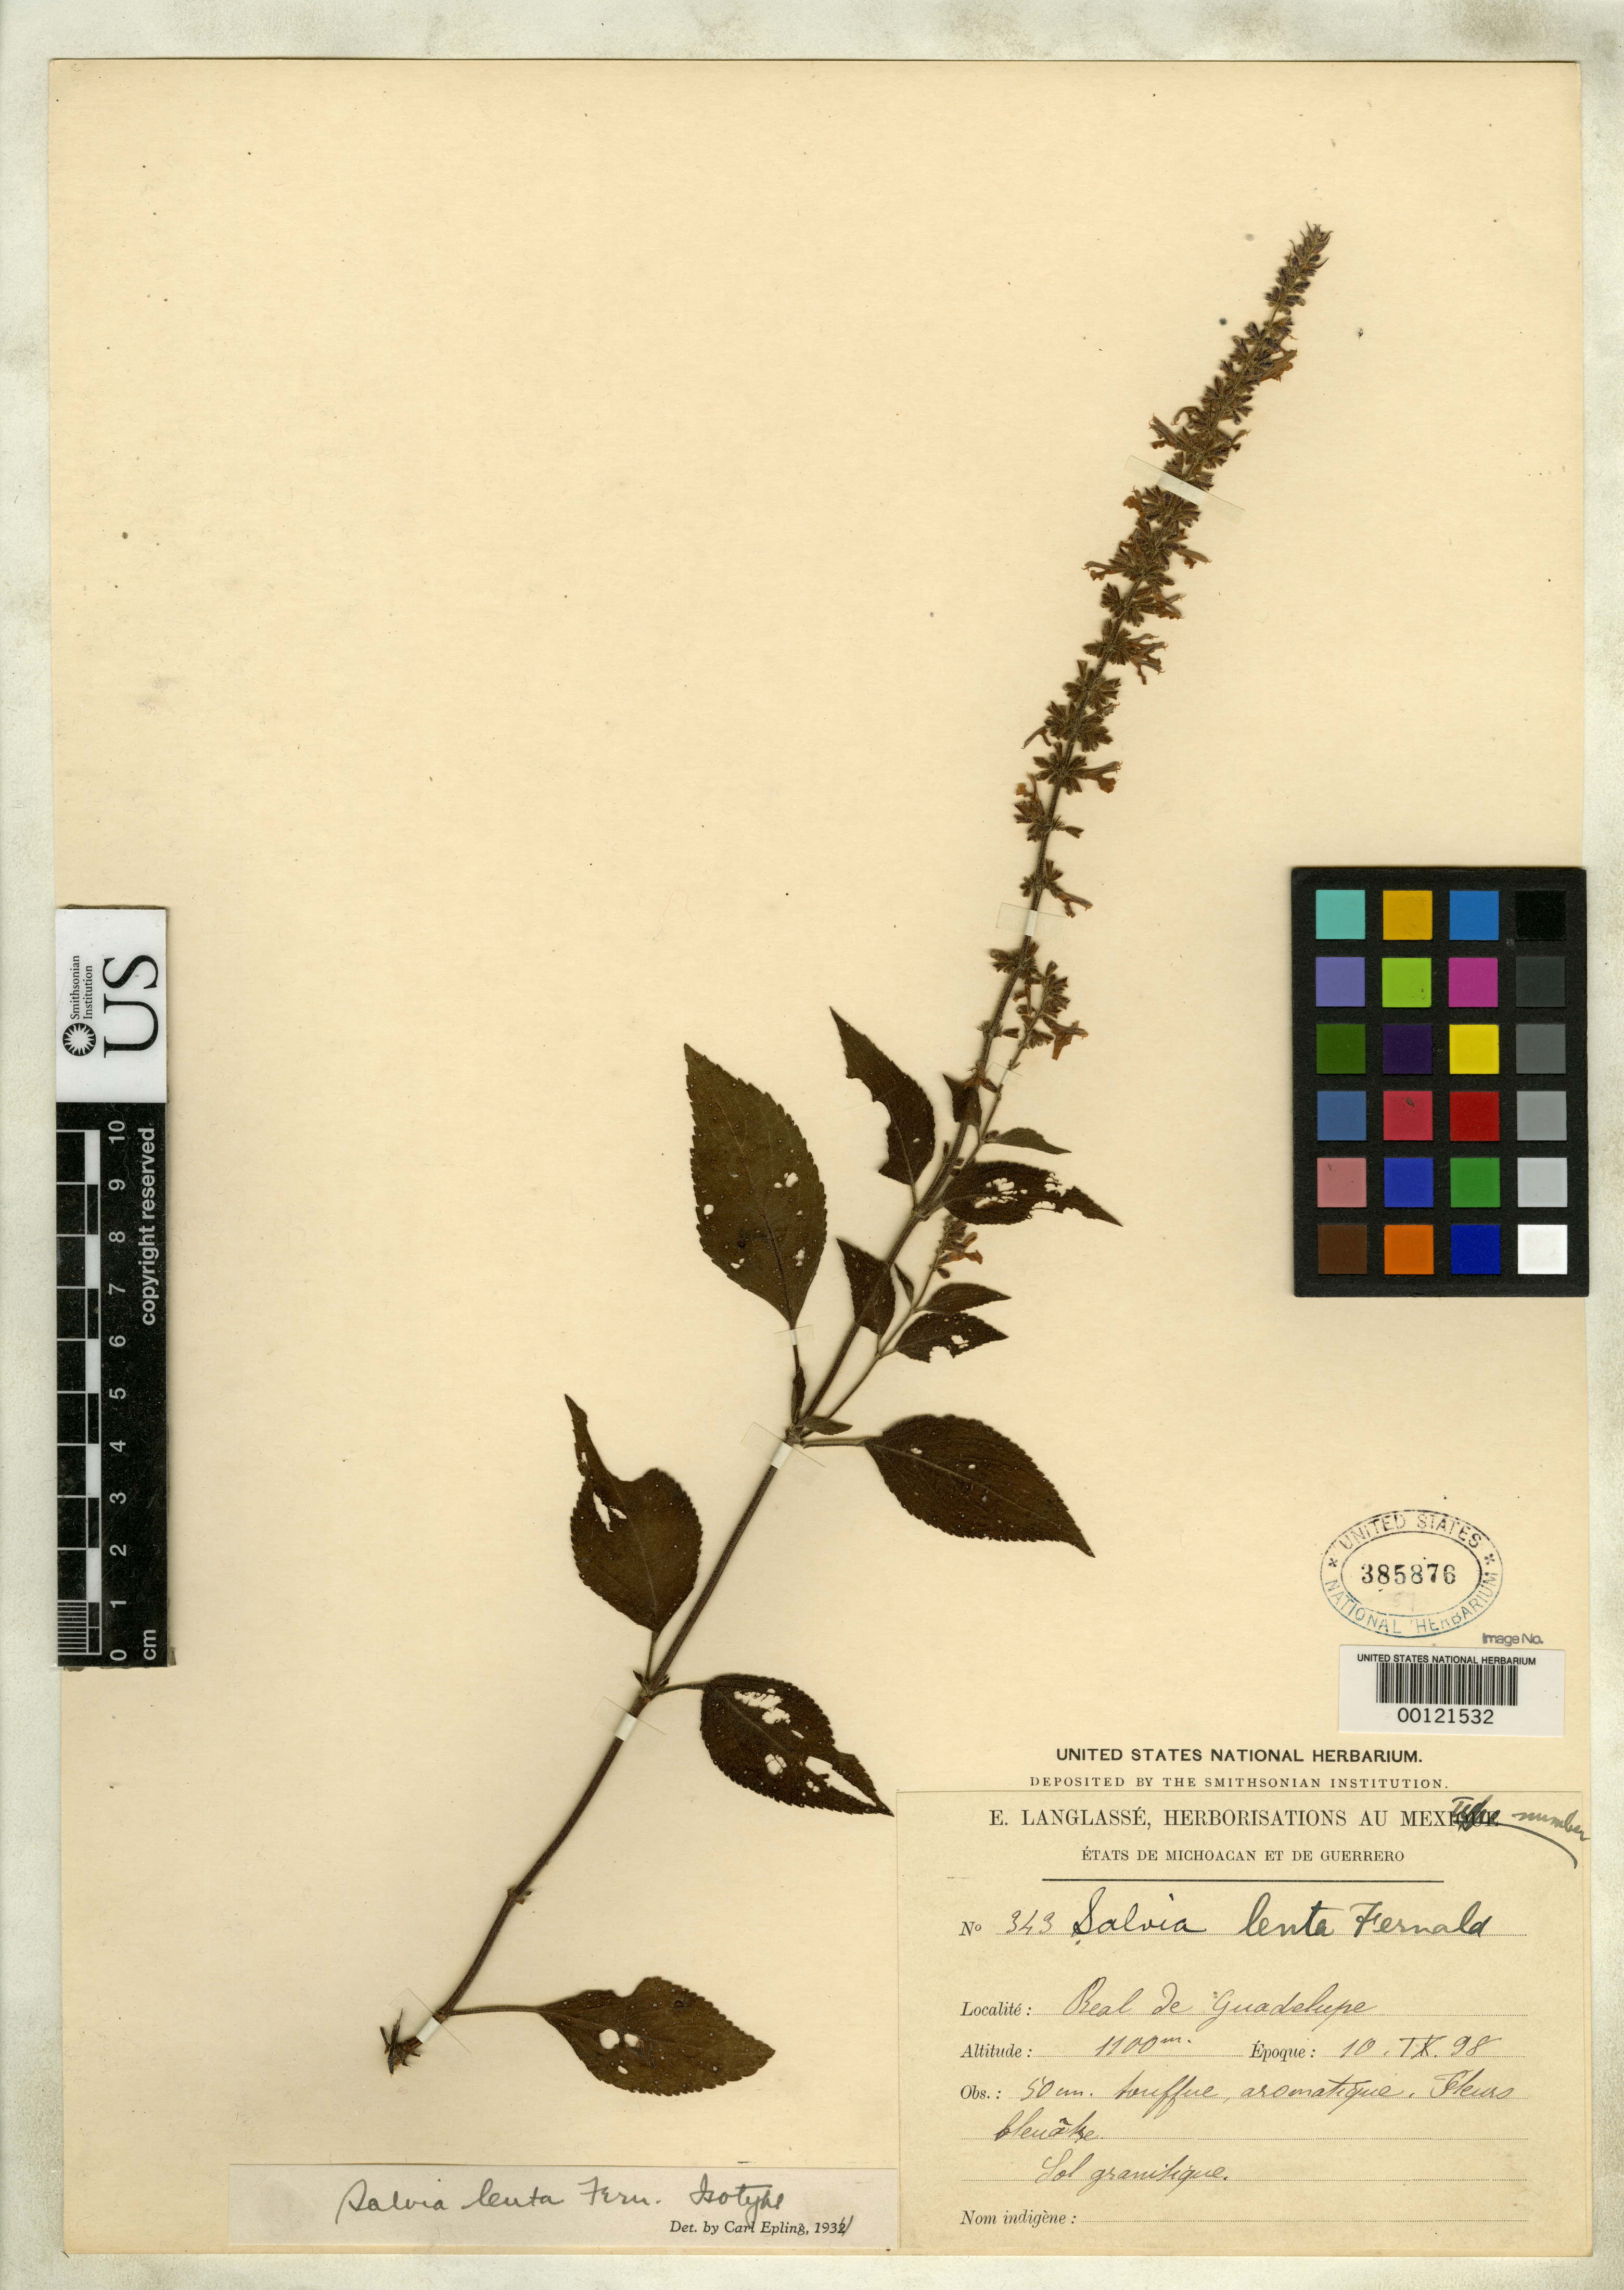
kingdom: Plantae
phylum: Tracheophyta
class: Magnoliopsida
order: Lamiales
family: Lamiaceae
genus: Salvia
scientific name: Salvia lenta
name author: Fernald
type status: Isotype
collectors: E. Langlassé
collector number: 343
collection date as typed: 10 Sep 1898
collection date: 1898-09-10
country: Mexico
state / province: Guerrero / Michoacán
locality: Real de Guadalupe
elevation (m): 1100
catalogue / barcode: US 385876